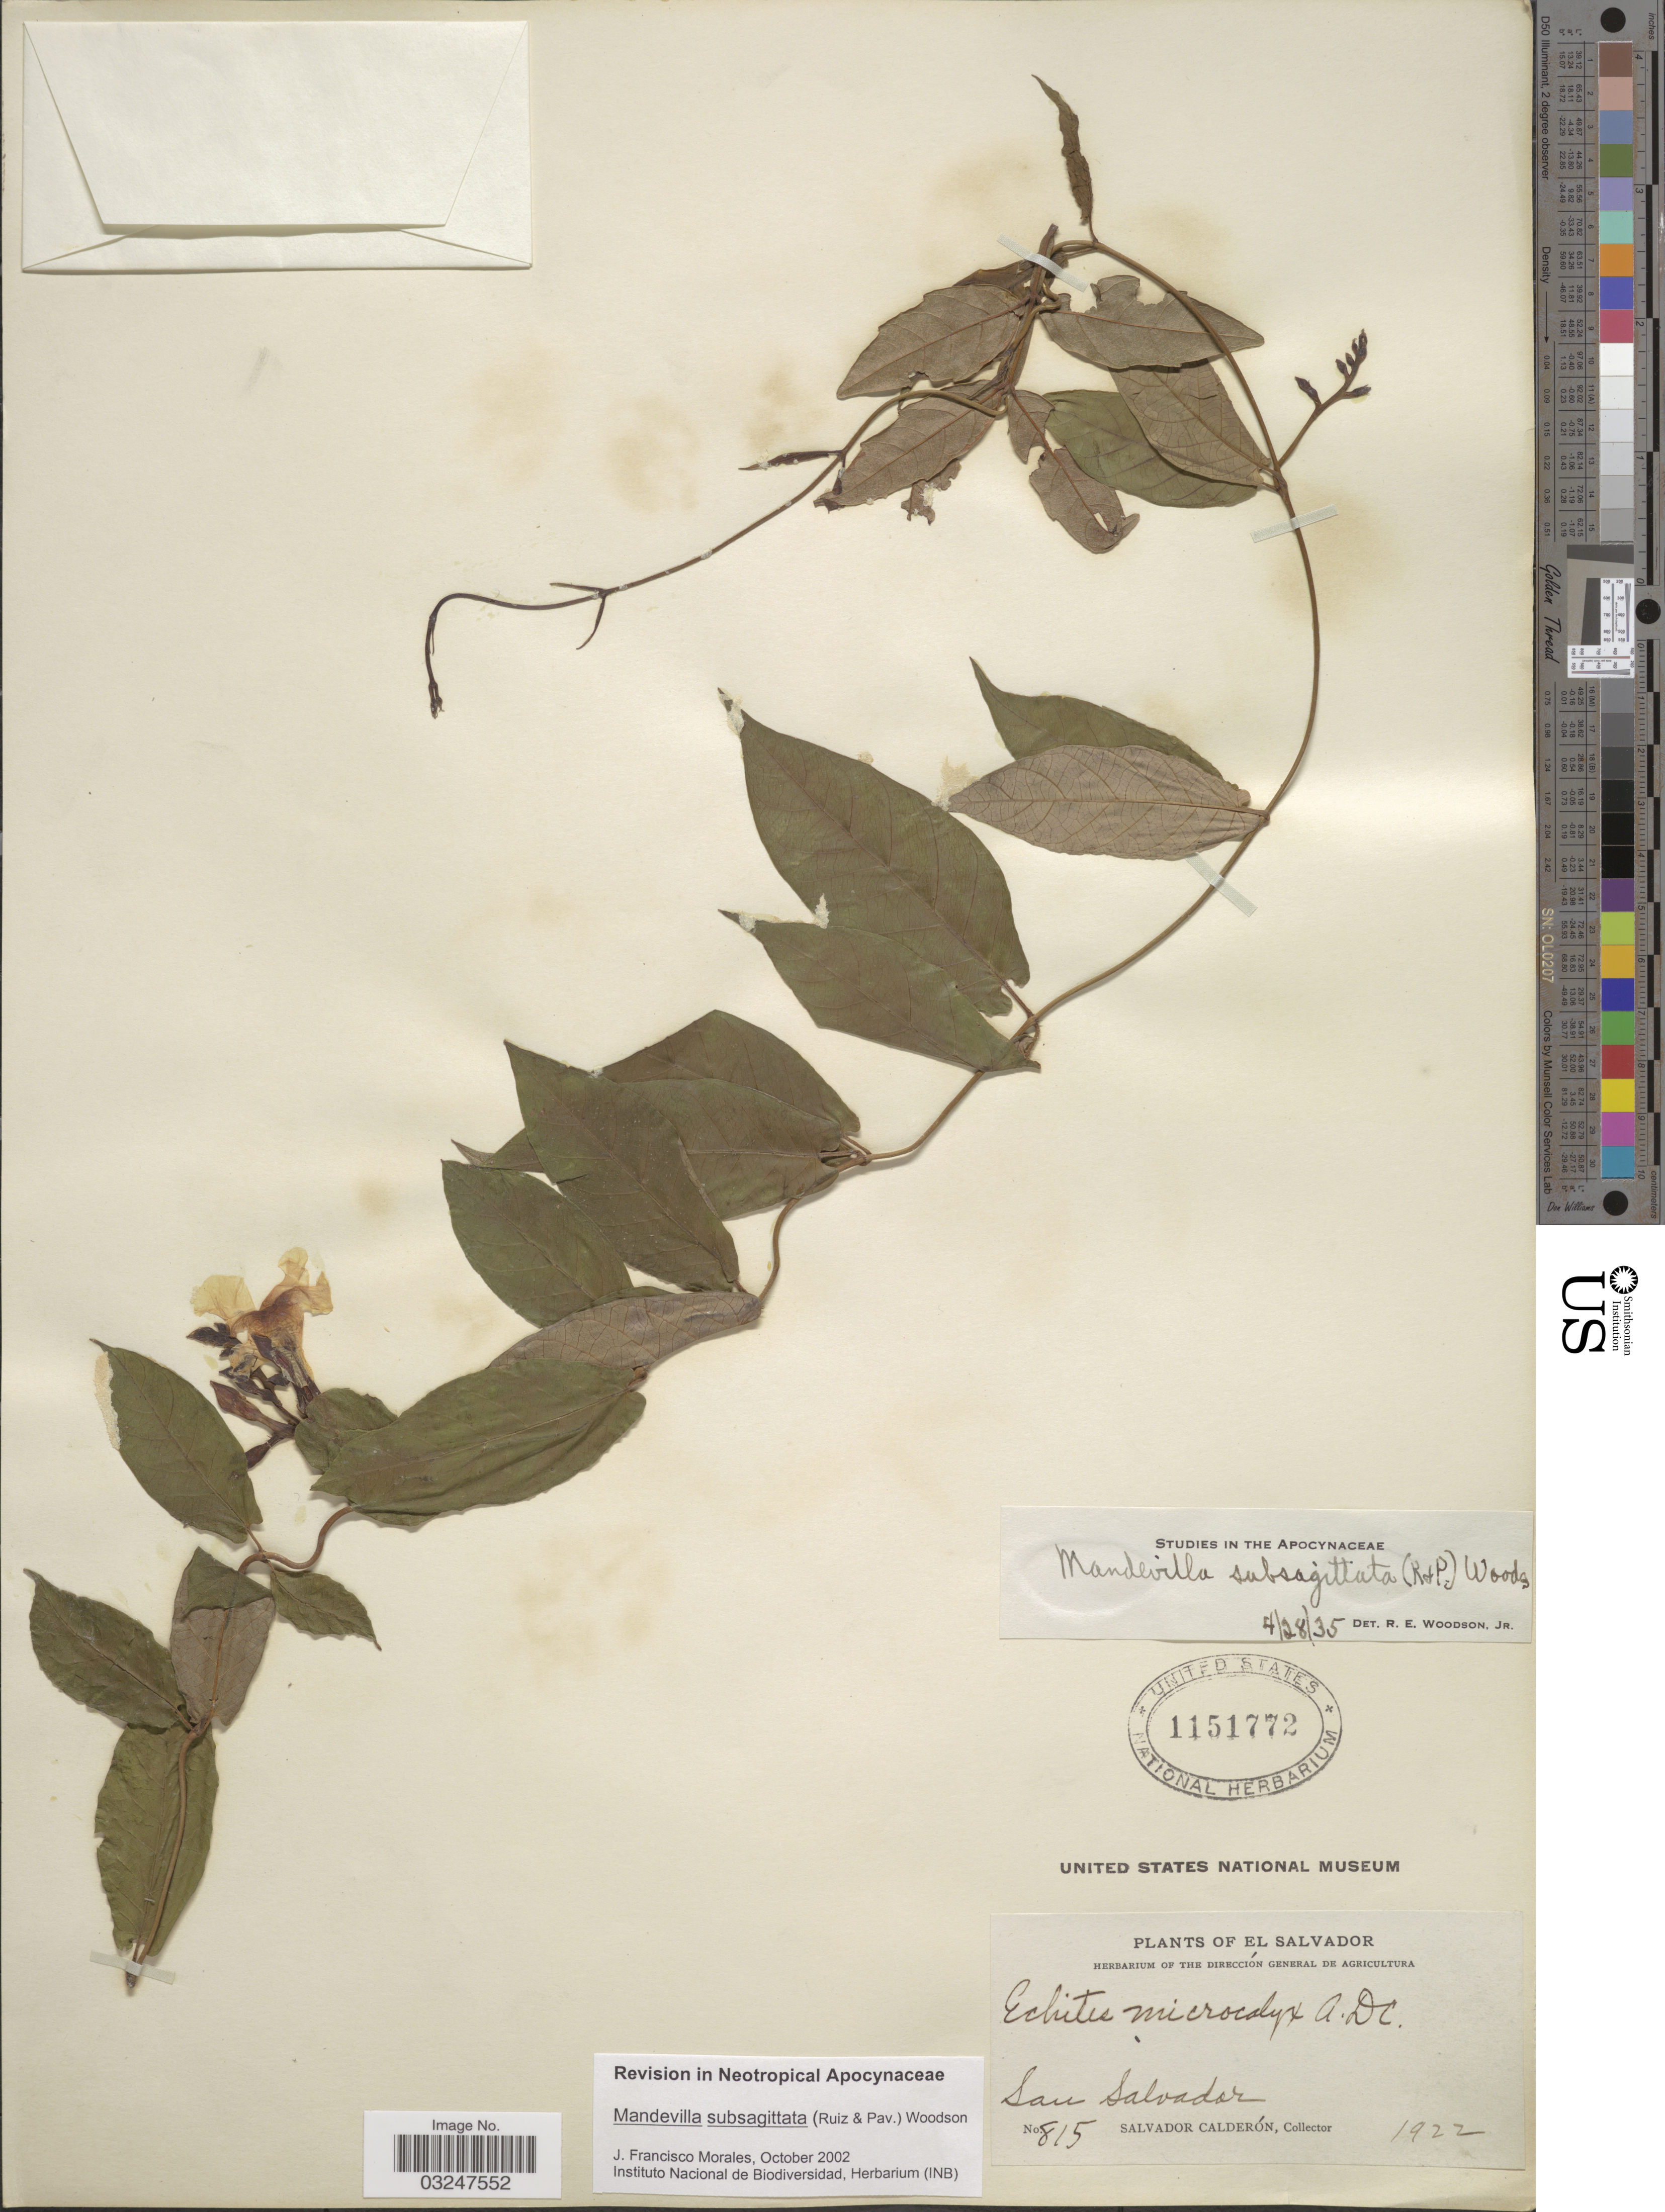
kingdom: Plantae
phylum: Tracheophyta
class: Magnoliopsida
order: Gentianales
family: Apocynaceae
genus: Mandevilla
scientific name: Mandevilla subsagittata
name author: (Ruiz & Pav.) Woodson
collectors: S. Calderón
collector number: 815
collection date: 1922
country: El Salvador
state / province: San Salvador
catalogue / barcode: US 1151772